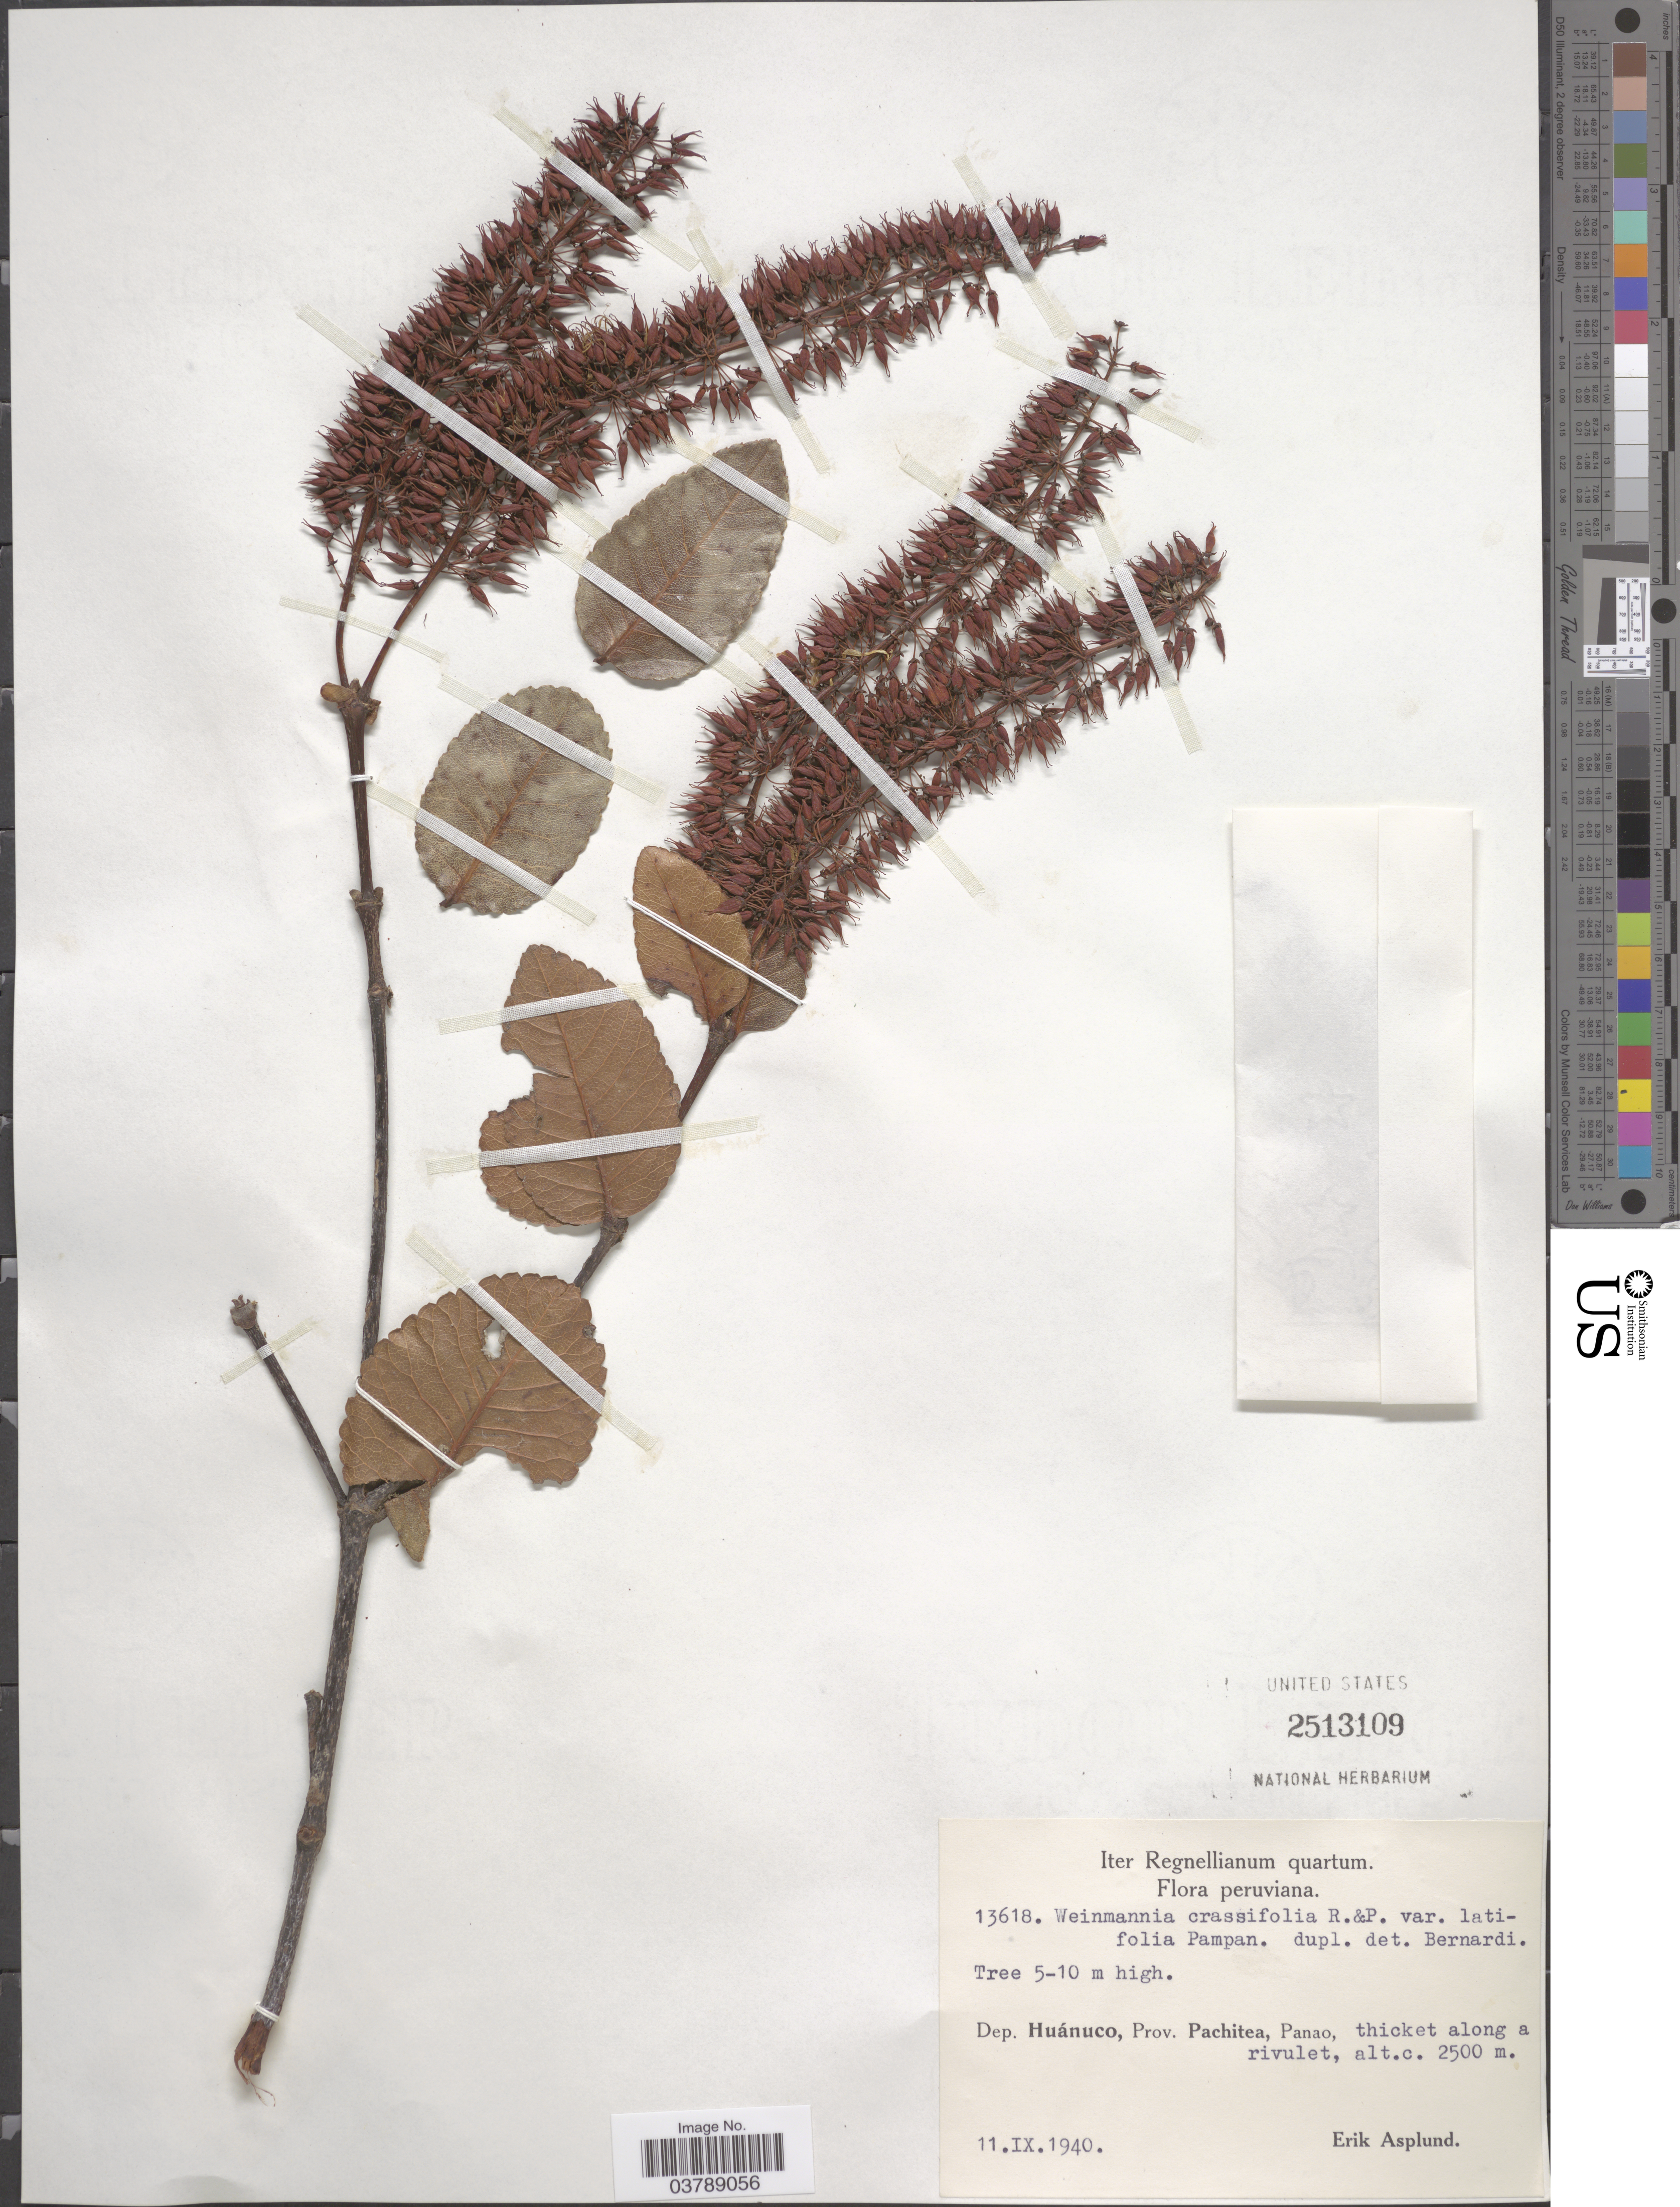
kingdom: Plantae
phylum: Tracheophyta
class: Magnoliopsida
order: Oxalidales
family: Cunoniaceae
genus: Weinmannia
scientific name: Weinmannia crassifolia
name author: Ruiz & Pav.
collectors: E. Asplund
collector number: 13618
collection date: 1940-09-11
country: Peru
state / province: Huánuco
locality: Dep. Huánuco, Prov. Pachitea, Panao, thicket along a rivulet.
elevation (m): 2500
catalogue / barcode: US 2513109